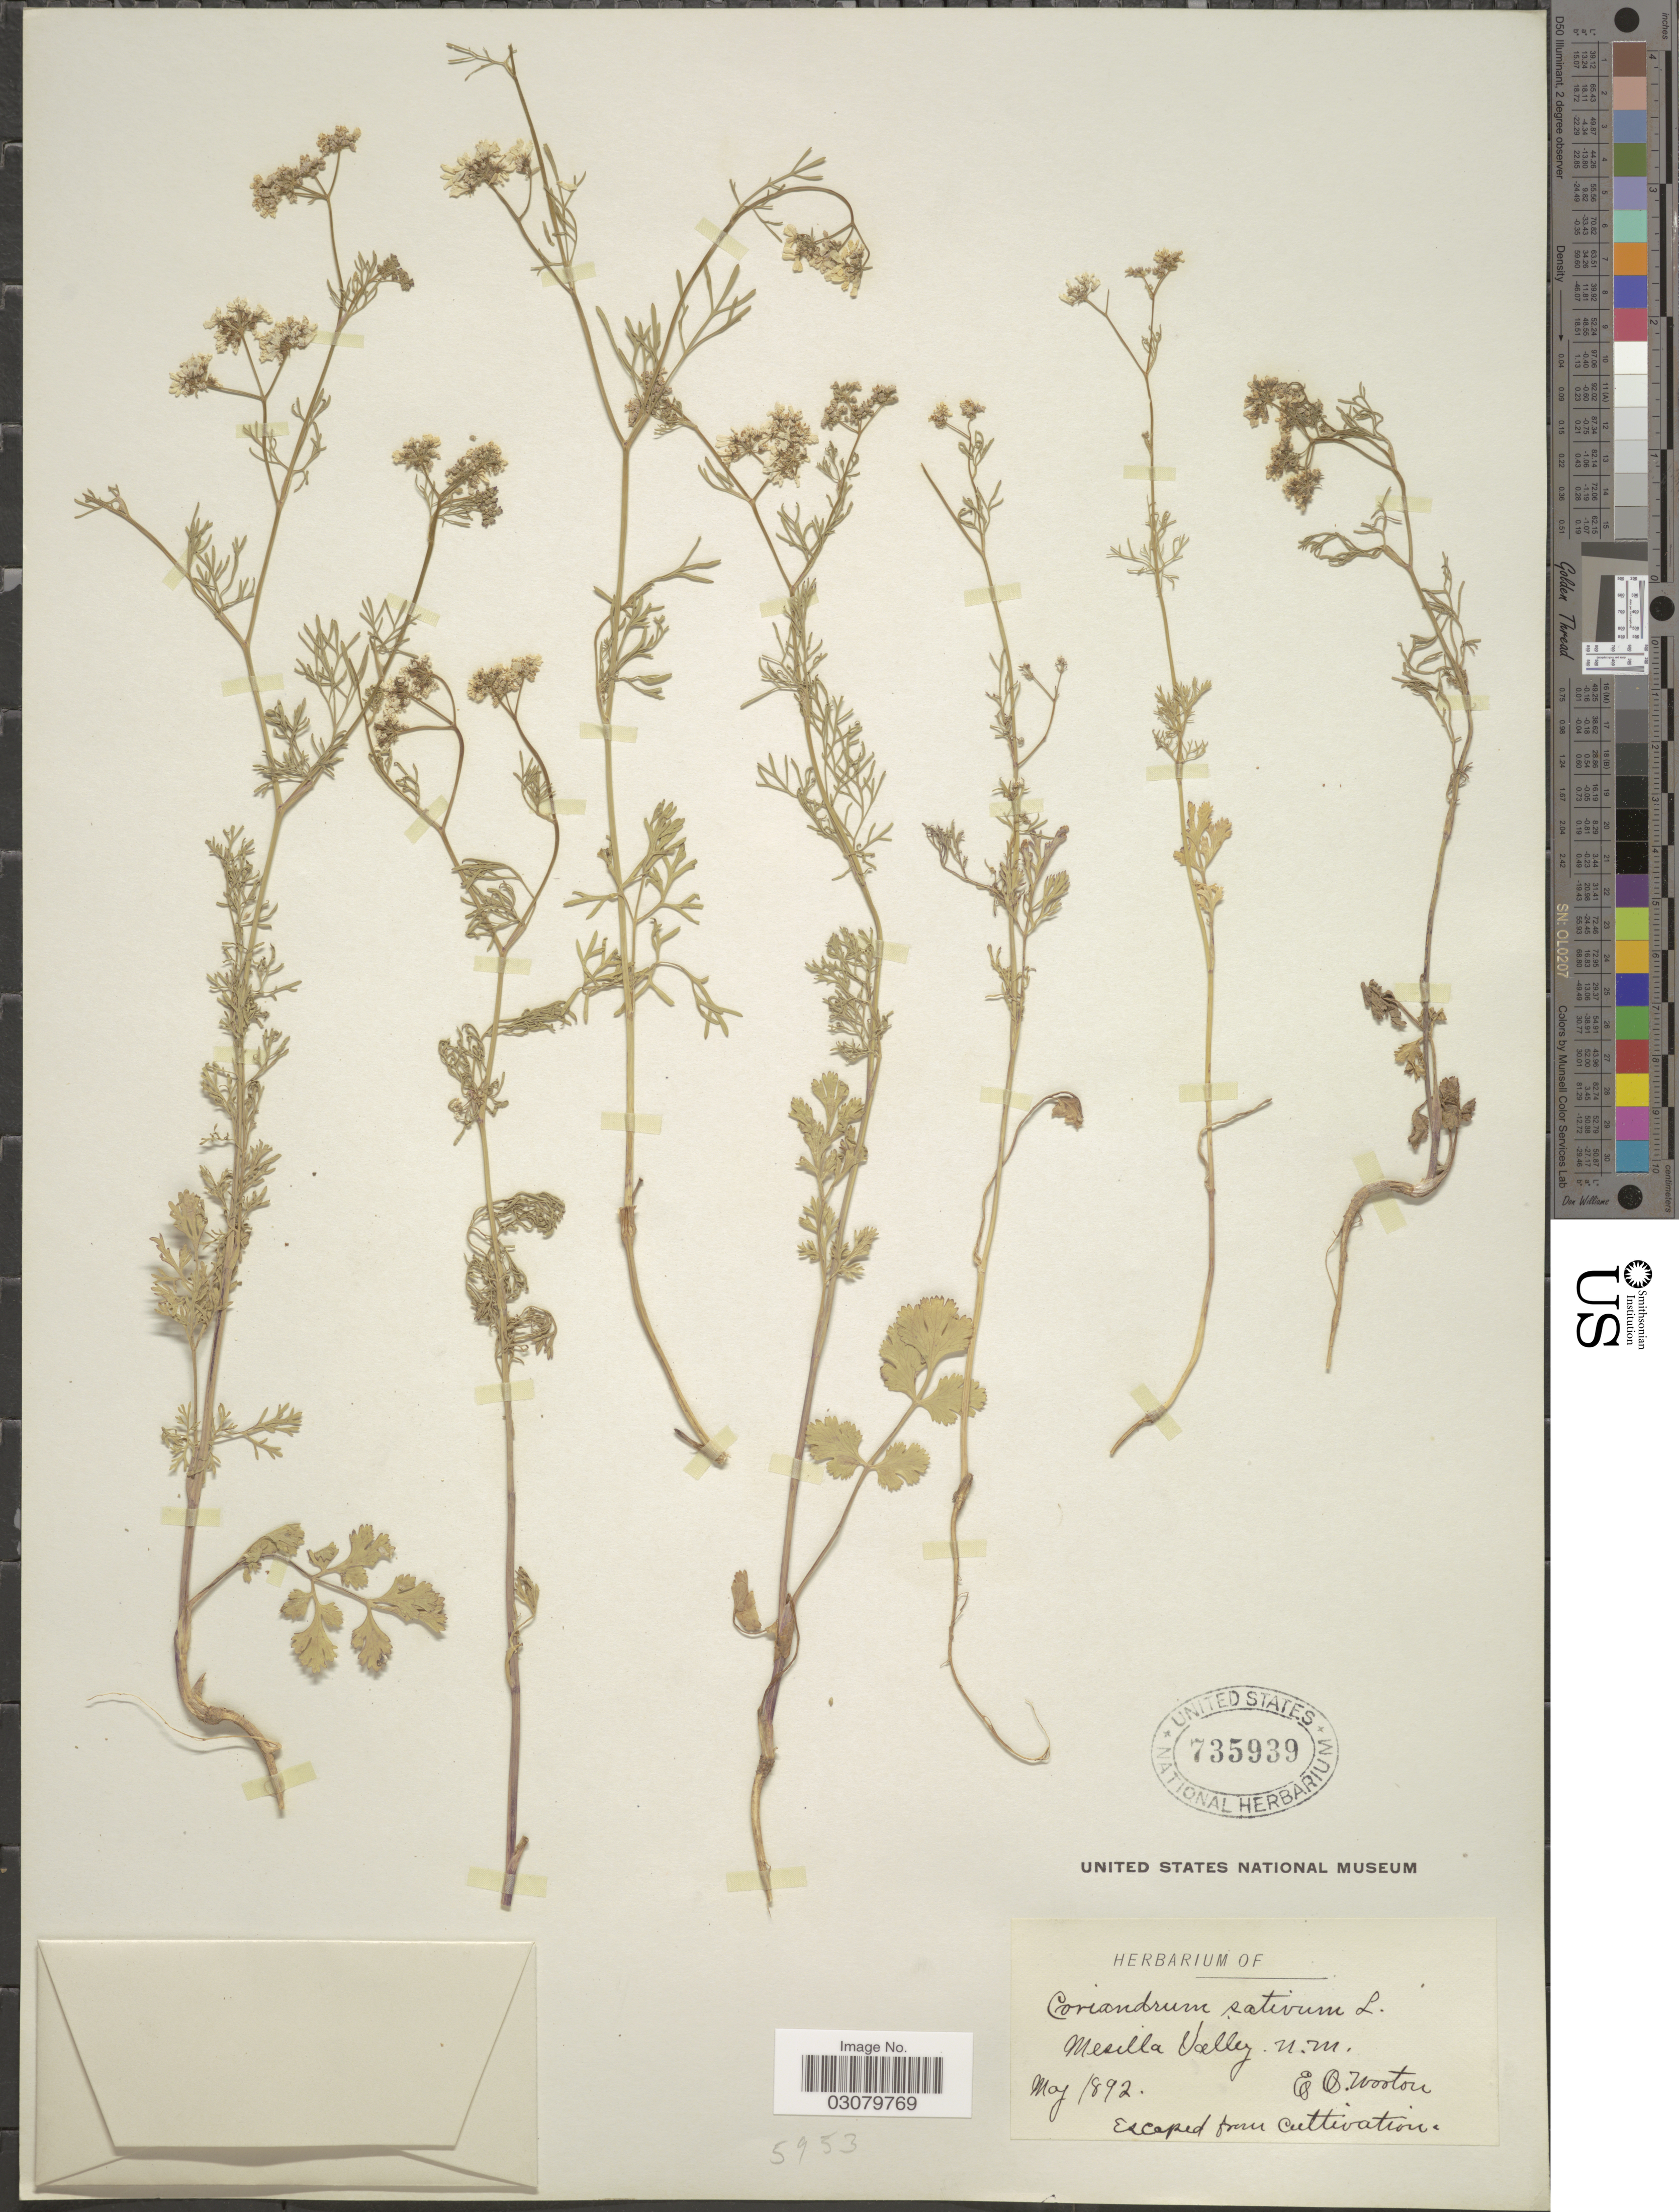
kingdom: Plantae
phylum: Tracheophyta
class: Magnoliopsida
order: Apiales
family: Apiaceae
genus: Coriandrum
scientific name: Coriandrum sativum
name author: L.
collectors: E. O. Wooton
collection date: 1892-05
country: United States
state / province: New Mexico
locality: Mesilla Valley.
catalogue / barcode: US 735939